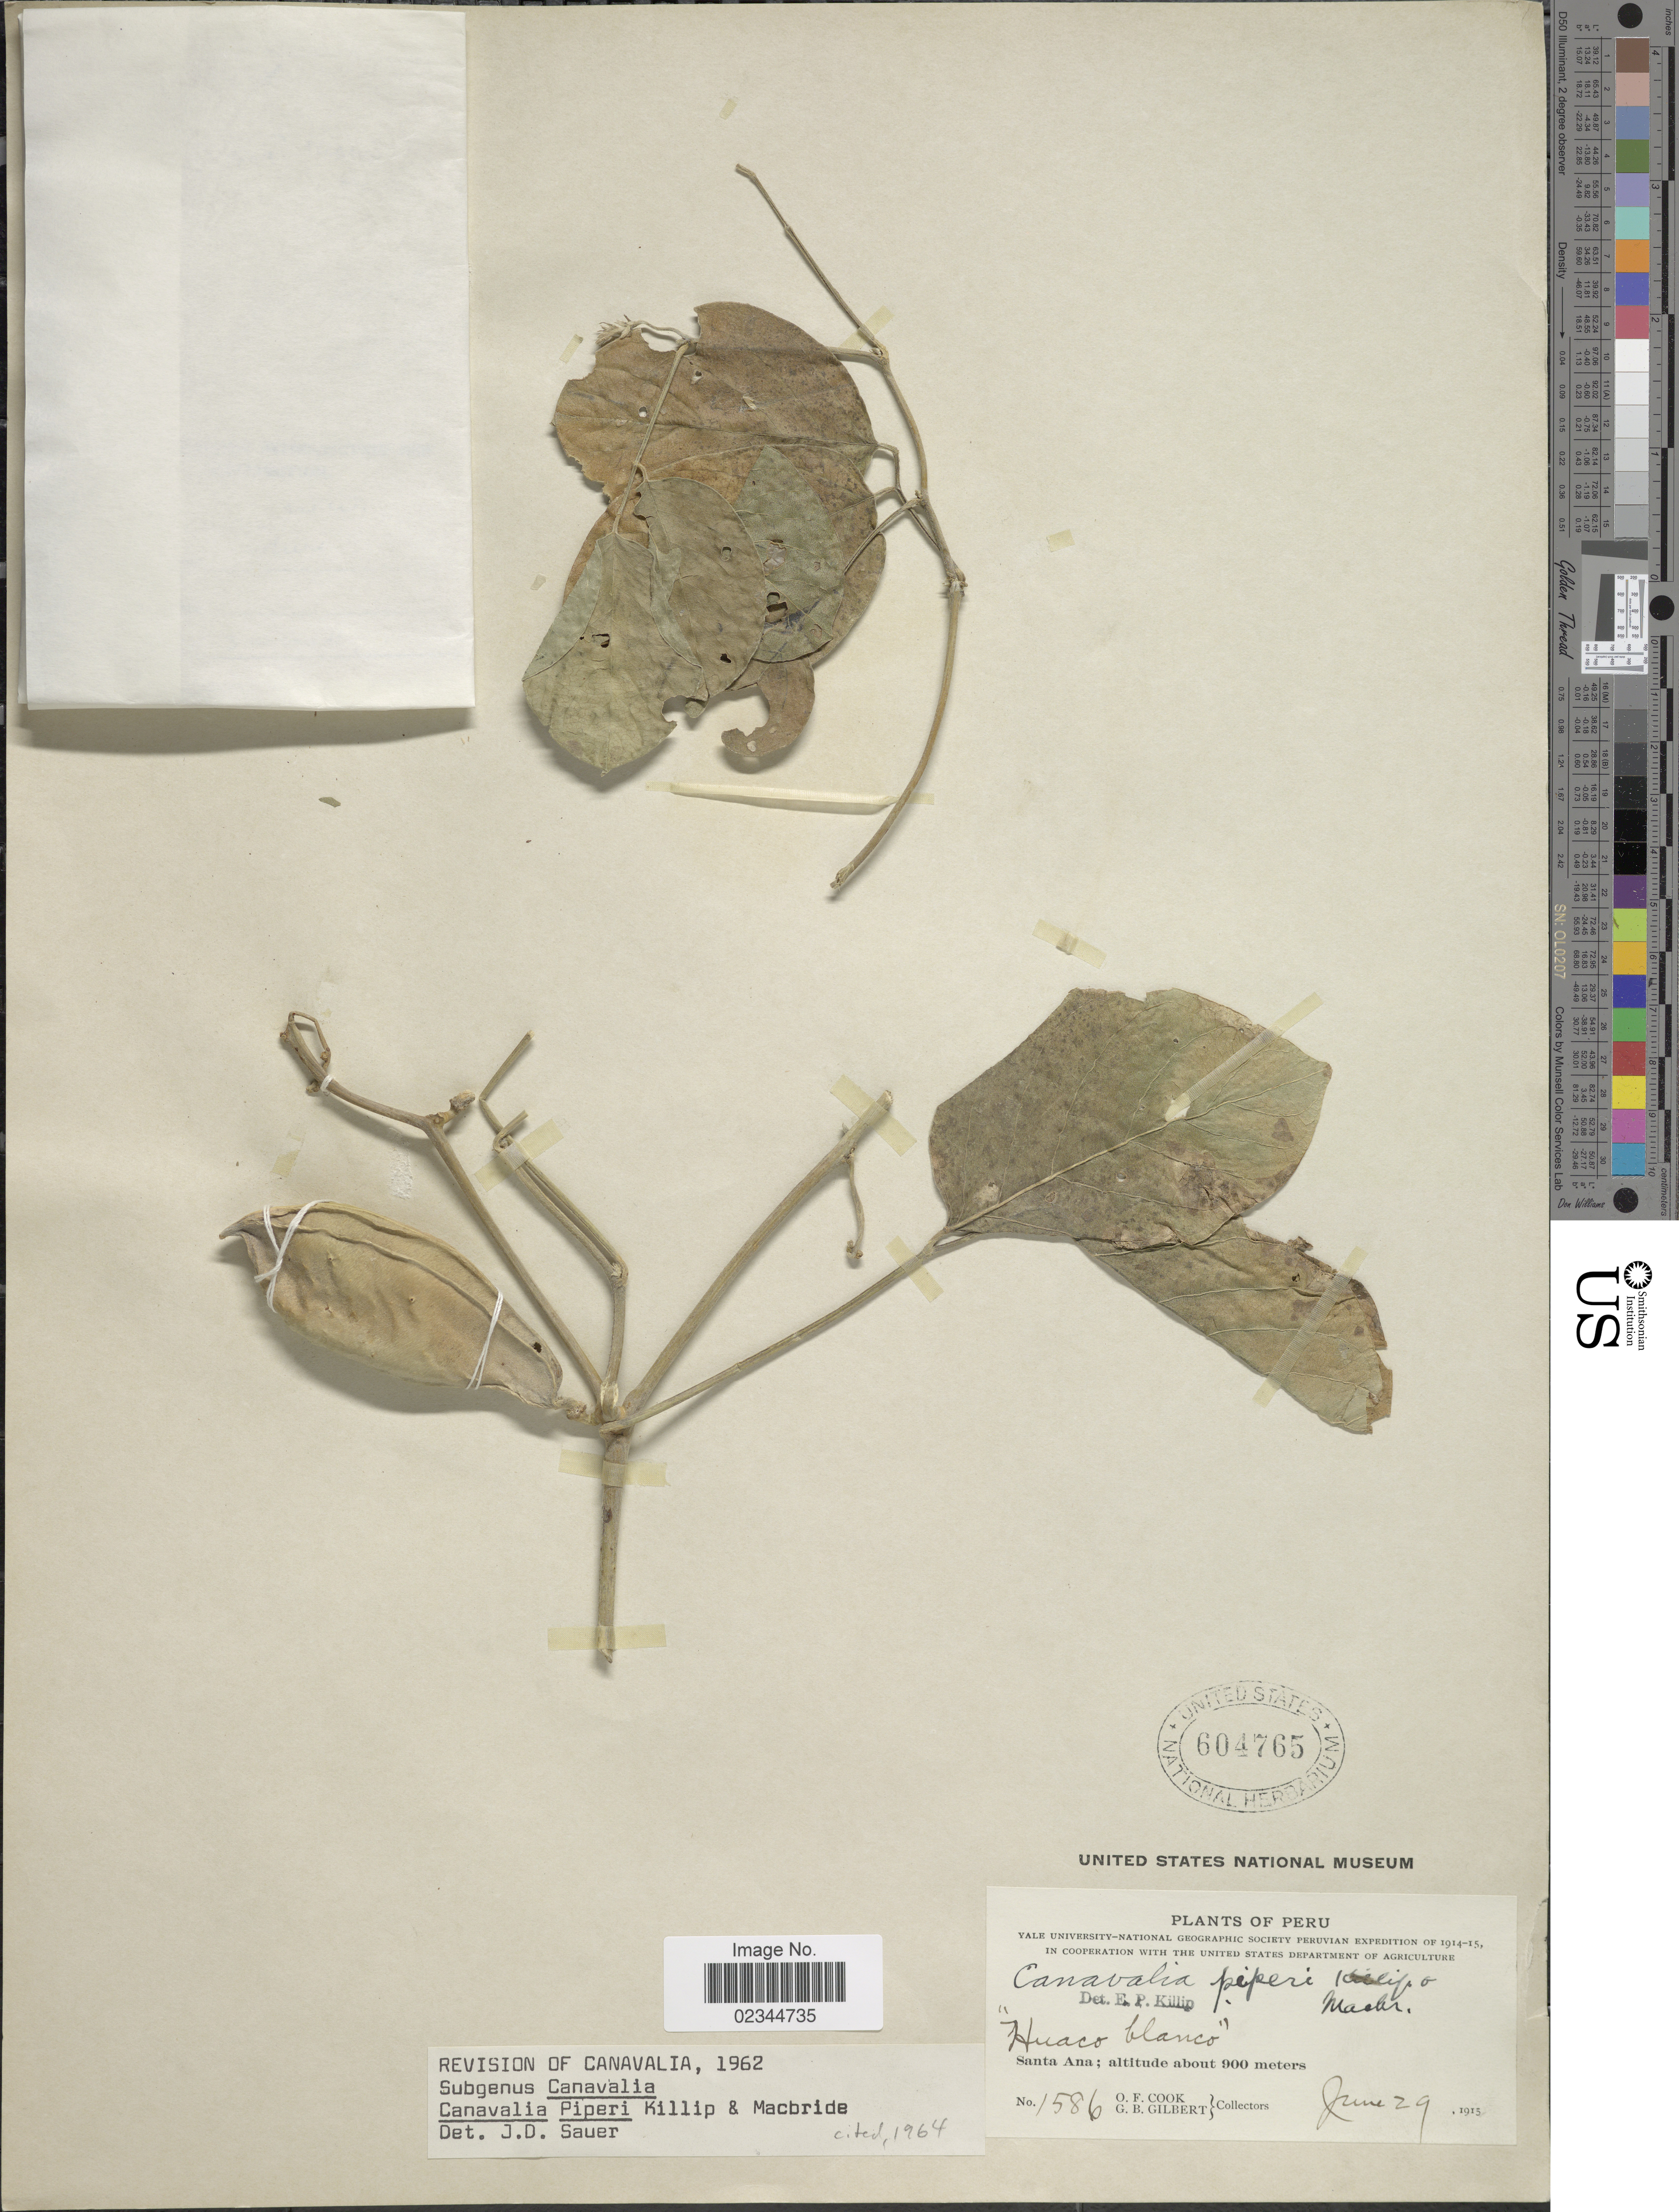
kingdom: Plantae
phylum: Tracheophyta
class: Magnoliopsida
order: Fabales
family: Fabaceae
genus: Canavalia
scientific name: Canavalia piperi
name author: Killip & J.F. Macbr.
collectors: O. F. Cook & G. B. Gilbert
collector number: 1586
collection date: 1915-06-29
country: Peru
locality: Santa Ana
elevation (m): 900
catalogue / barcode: US 604765